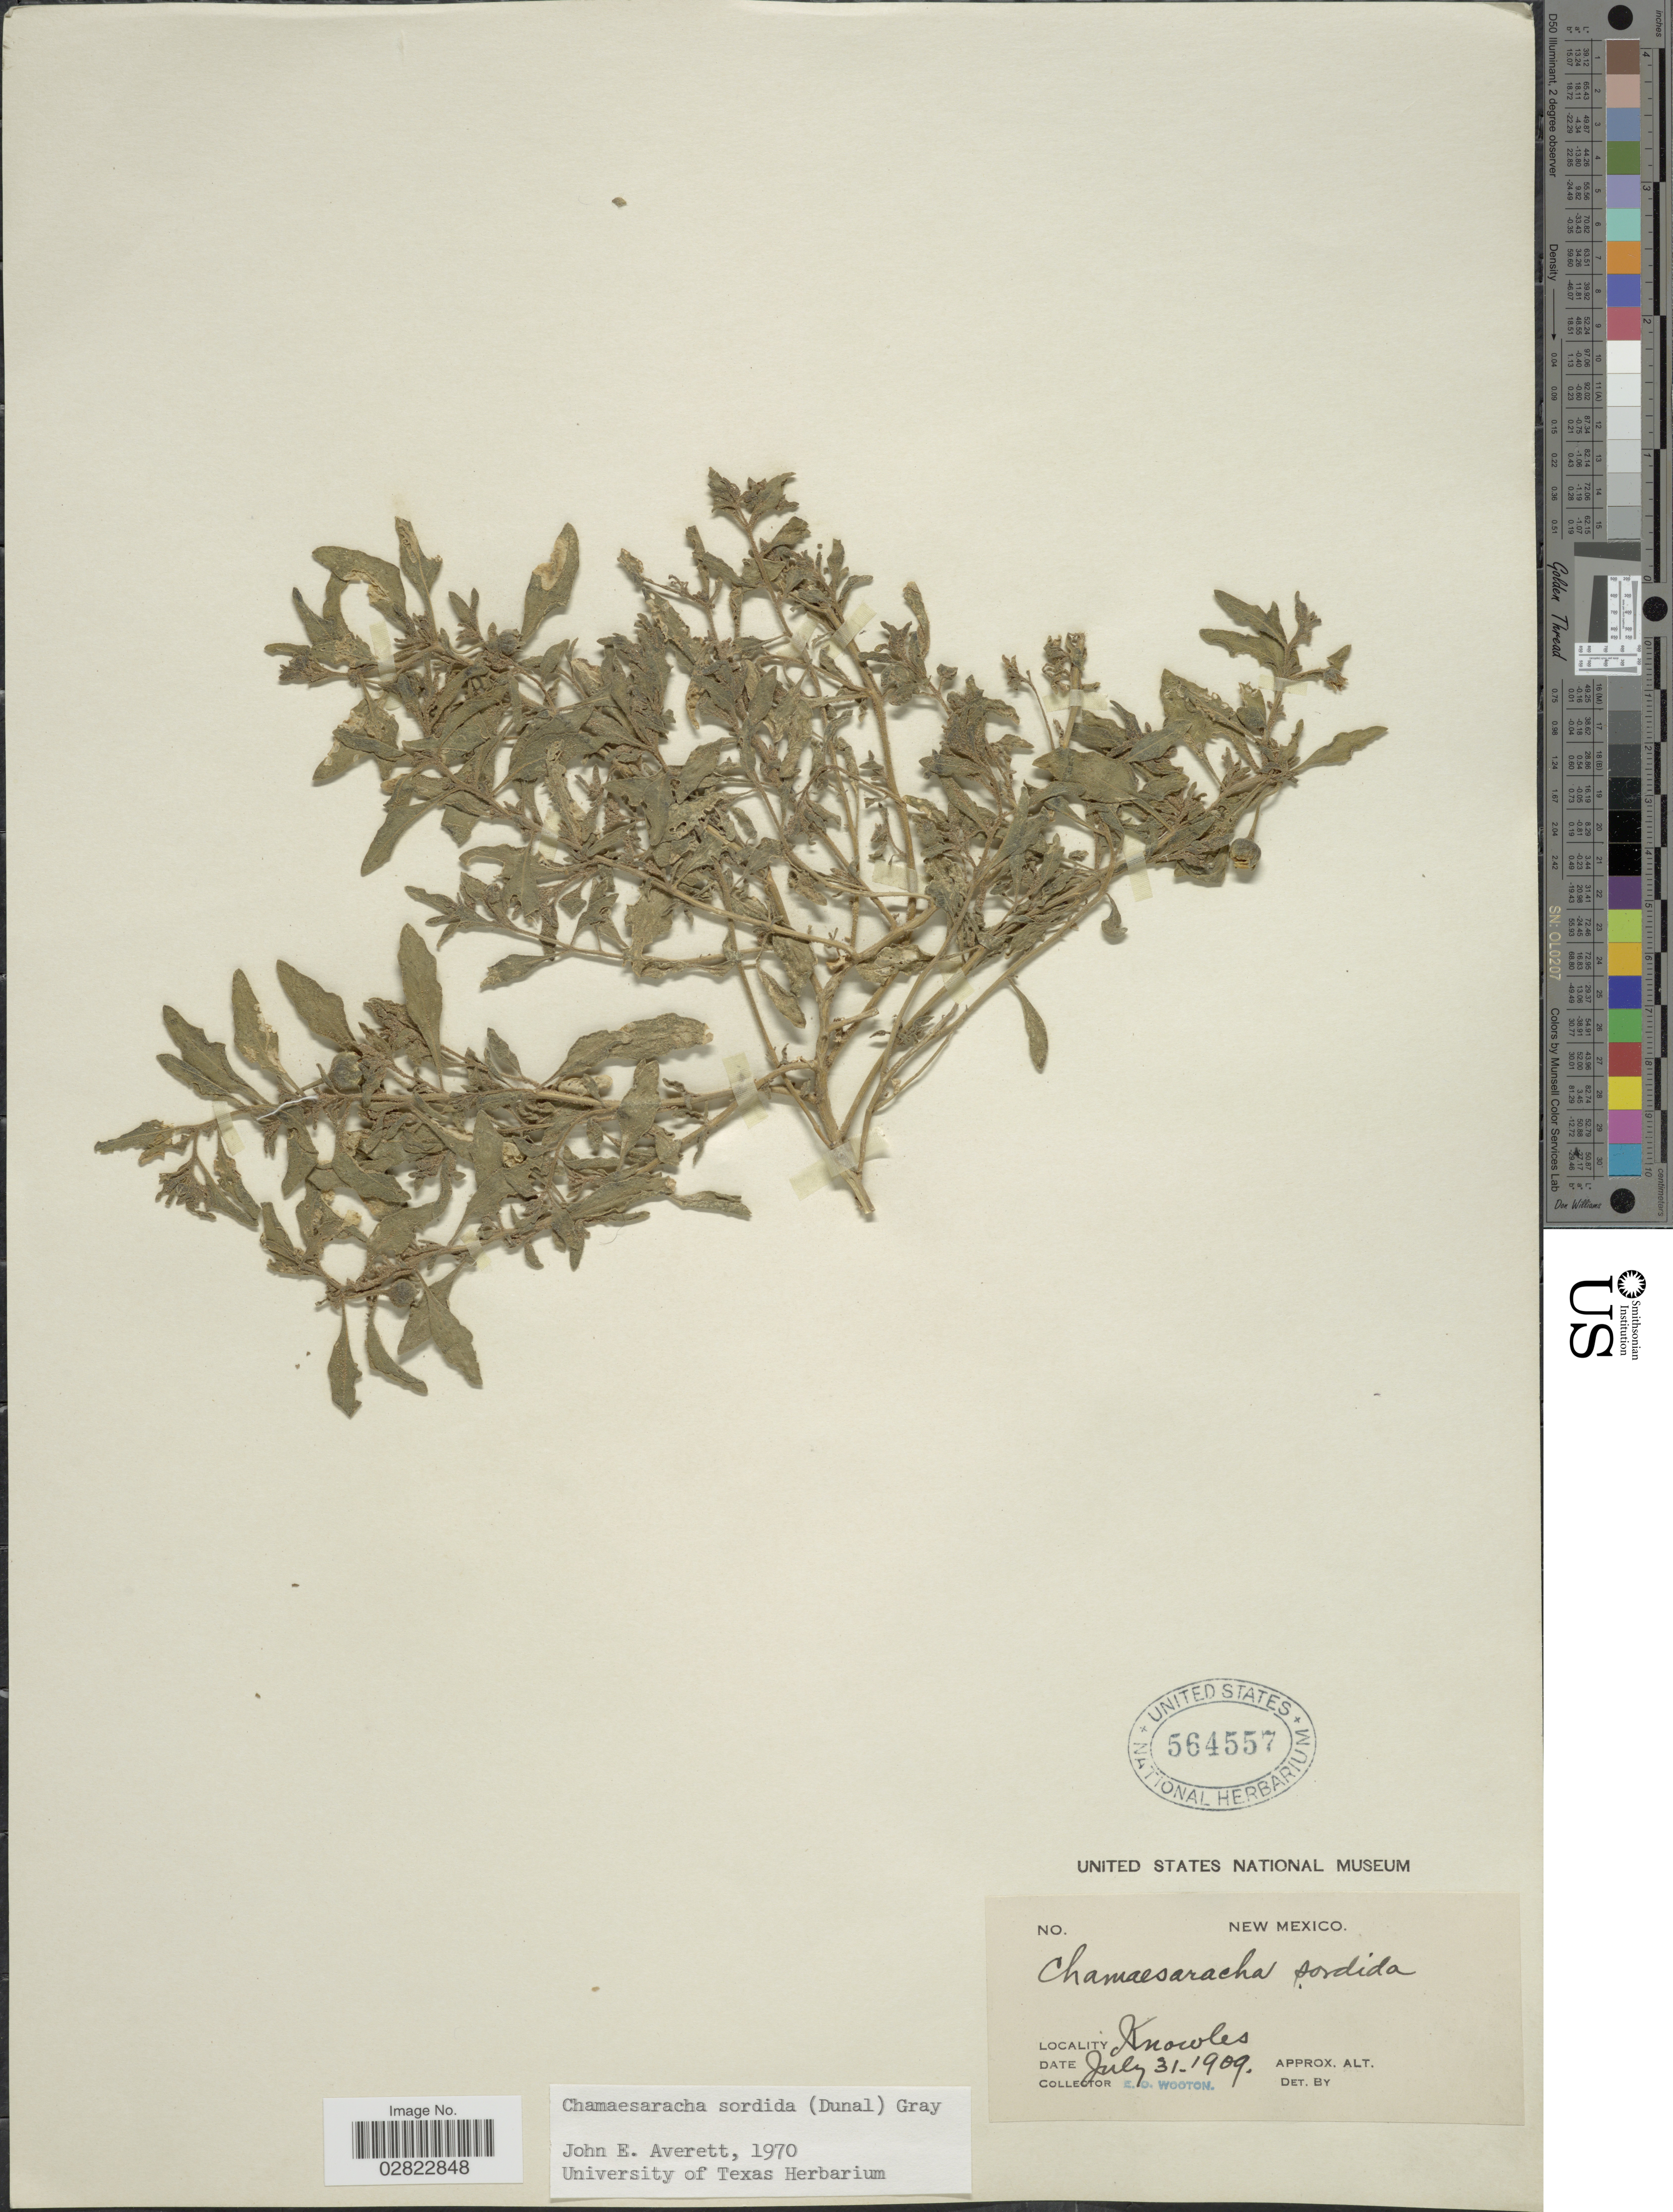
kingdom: Plantae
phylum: Tracheophyta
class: Magnoliopsida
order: Solanales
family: Solanaceae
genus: Chamaesaracha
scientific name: Chamaesaracha sordida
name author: (Dunal) S.F. Gray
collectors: E. O. Wooton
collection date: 1909-07-31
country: United States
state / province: New Mexico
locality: Knowles.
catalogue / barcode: US 564557